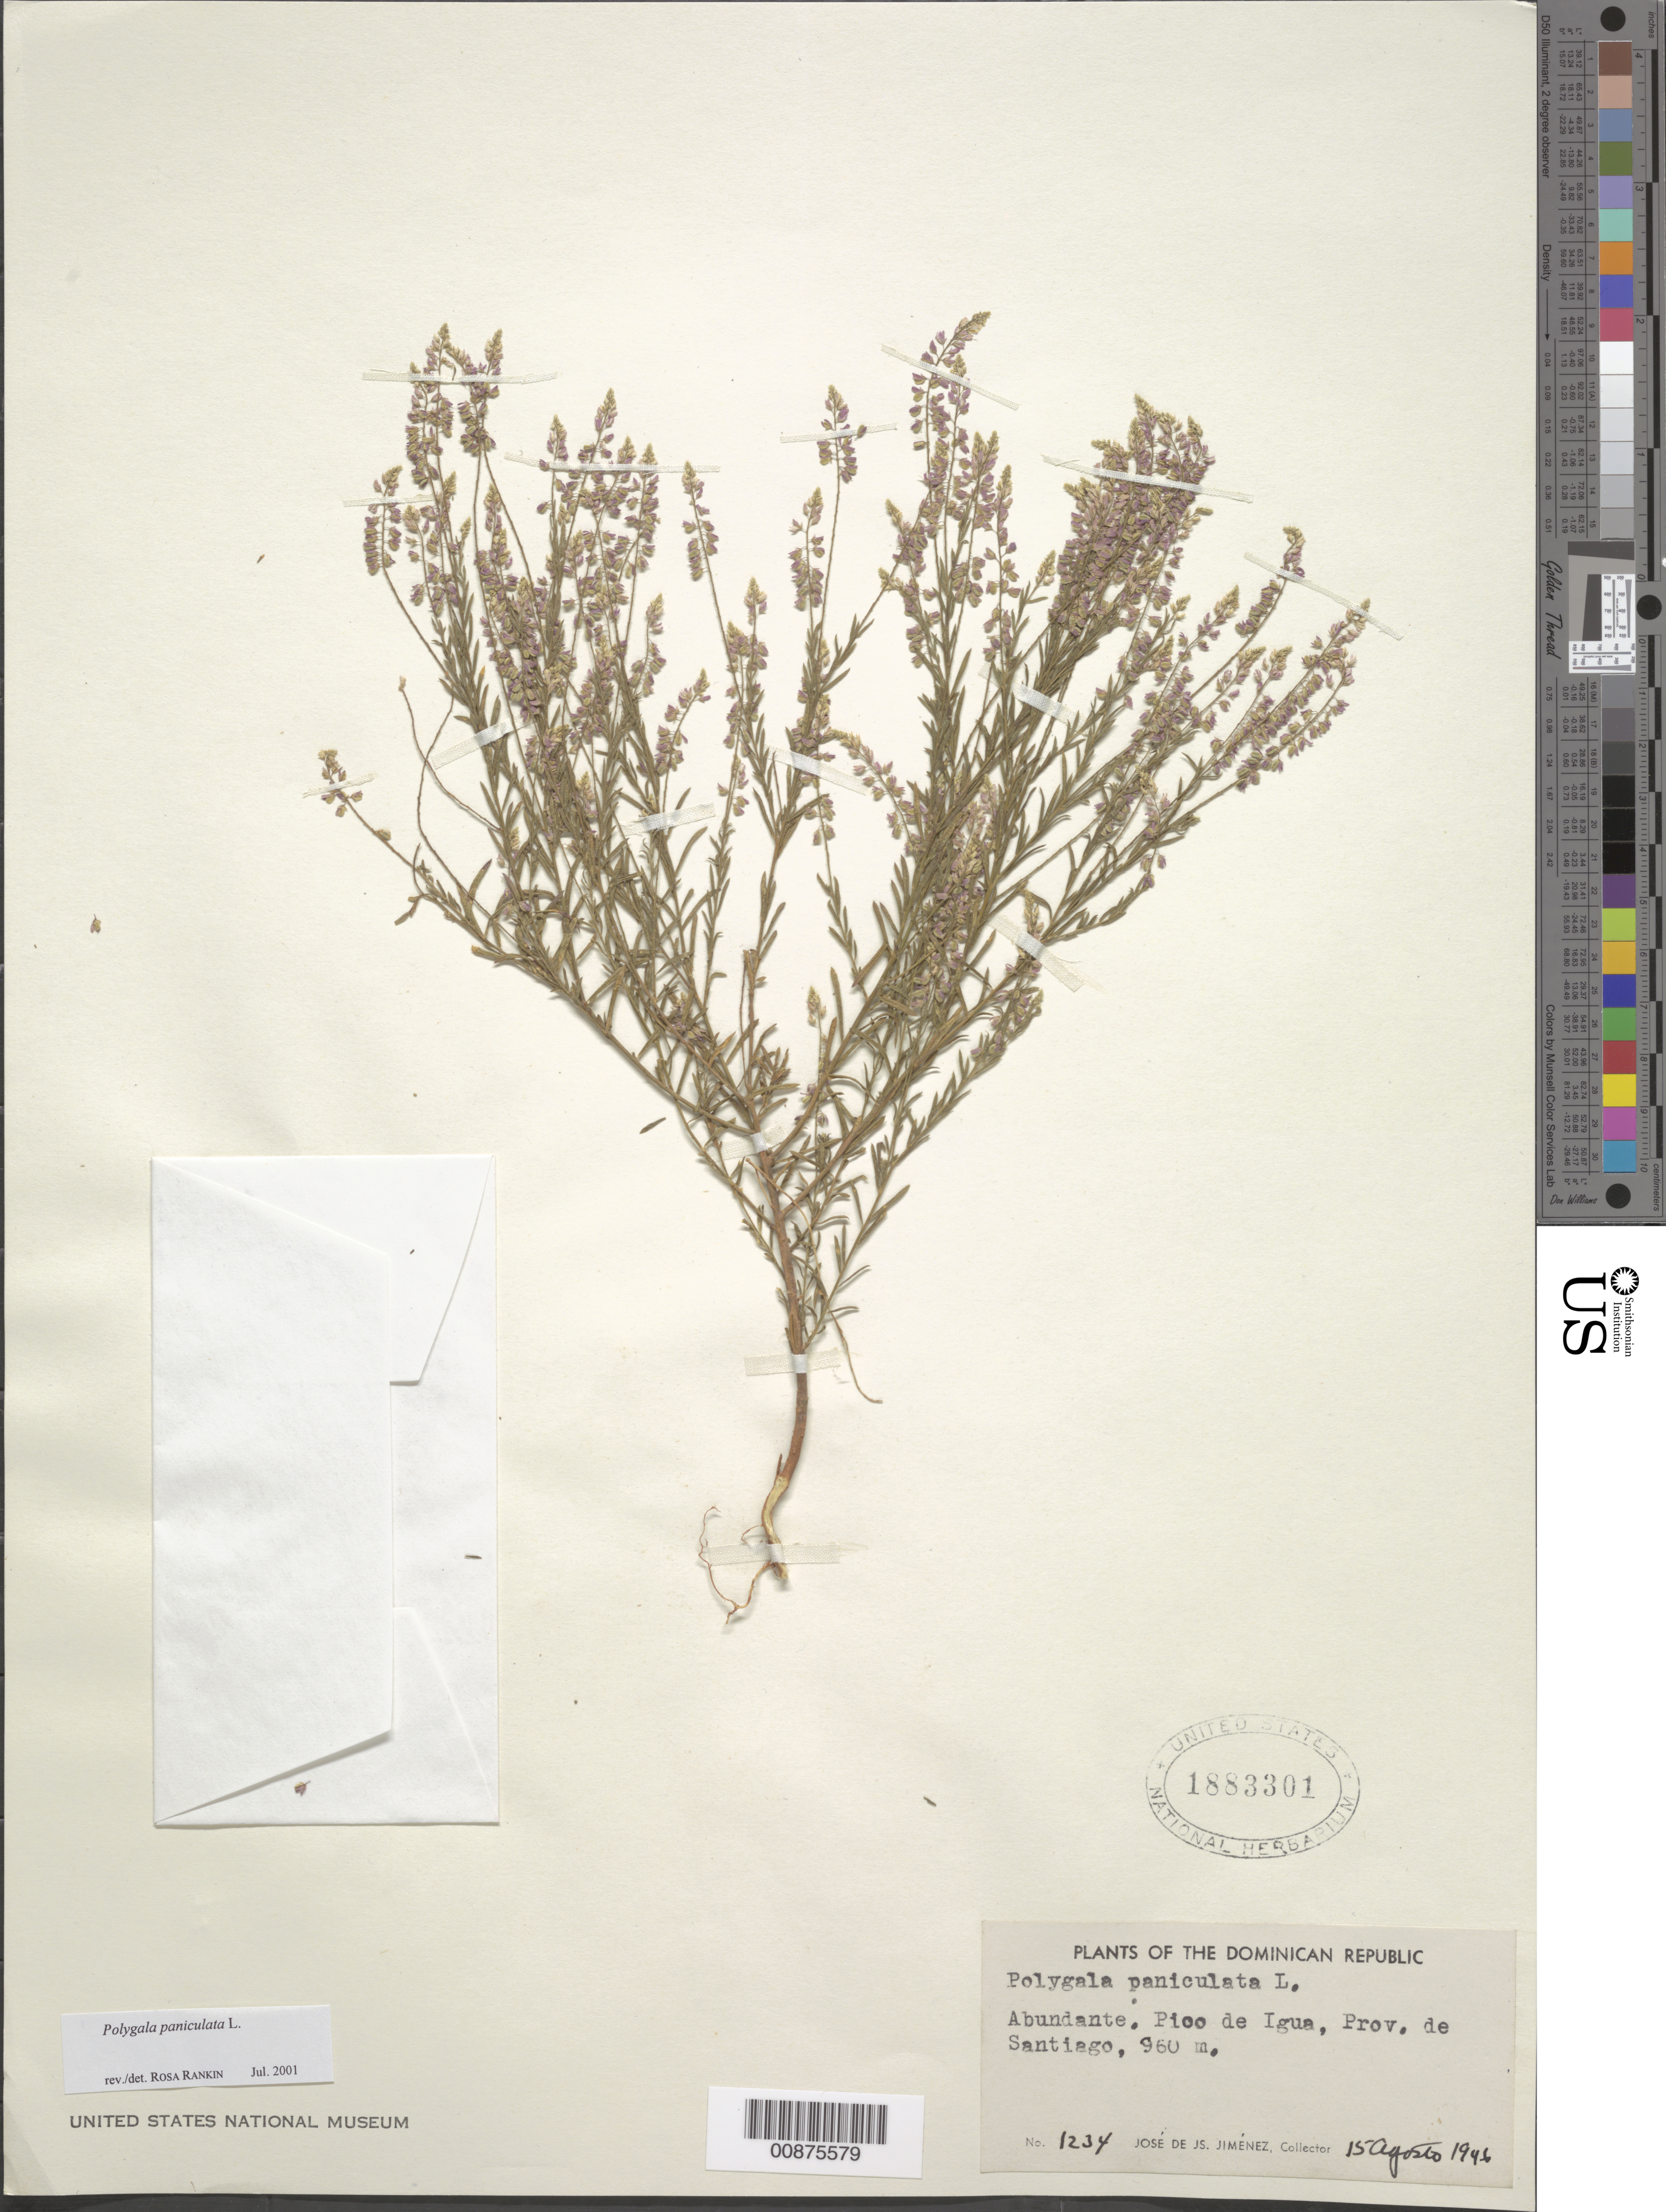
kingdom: Plantae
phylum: Tracheophyta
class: Magnoliopsida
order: Fabales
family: Polygalaceae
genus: Polygala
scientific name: Polygala paniculata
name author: L.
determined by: Rankin Rodriguez, Rosa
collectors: J. J. Jiménez Almonte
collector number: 1234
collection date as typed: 15 Aug 1946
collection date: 1946-08-15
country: Dominican Republic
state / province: Santiago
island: Hispaniola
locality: Pico de Igua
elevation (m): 960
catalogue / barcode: US 1883301